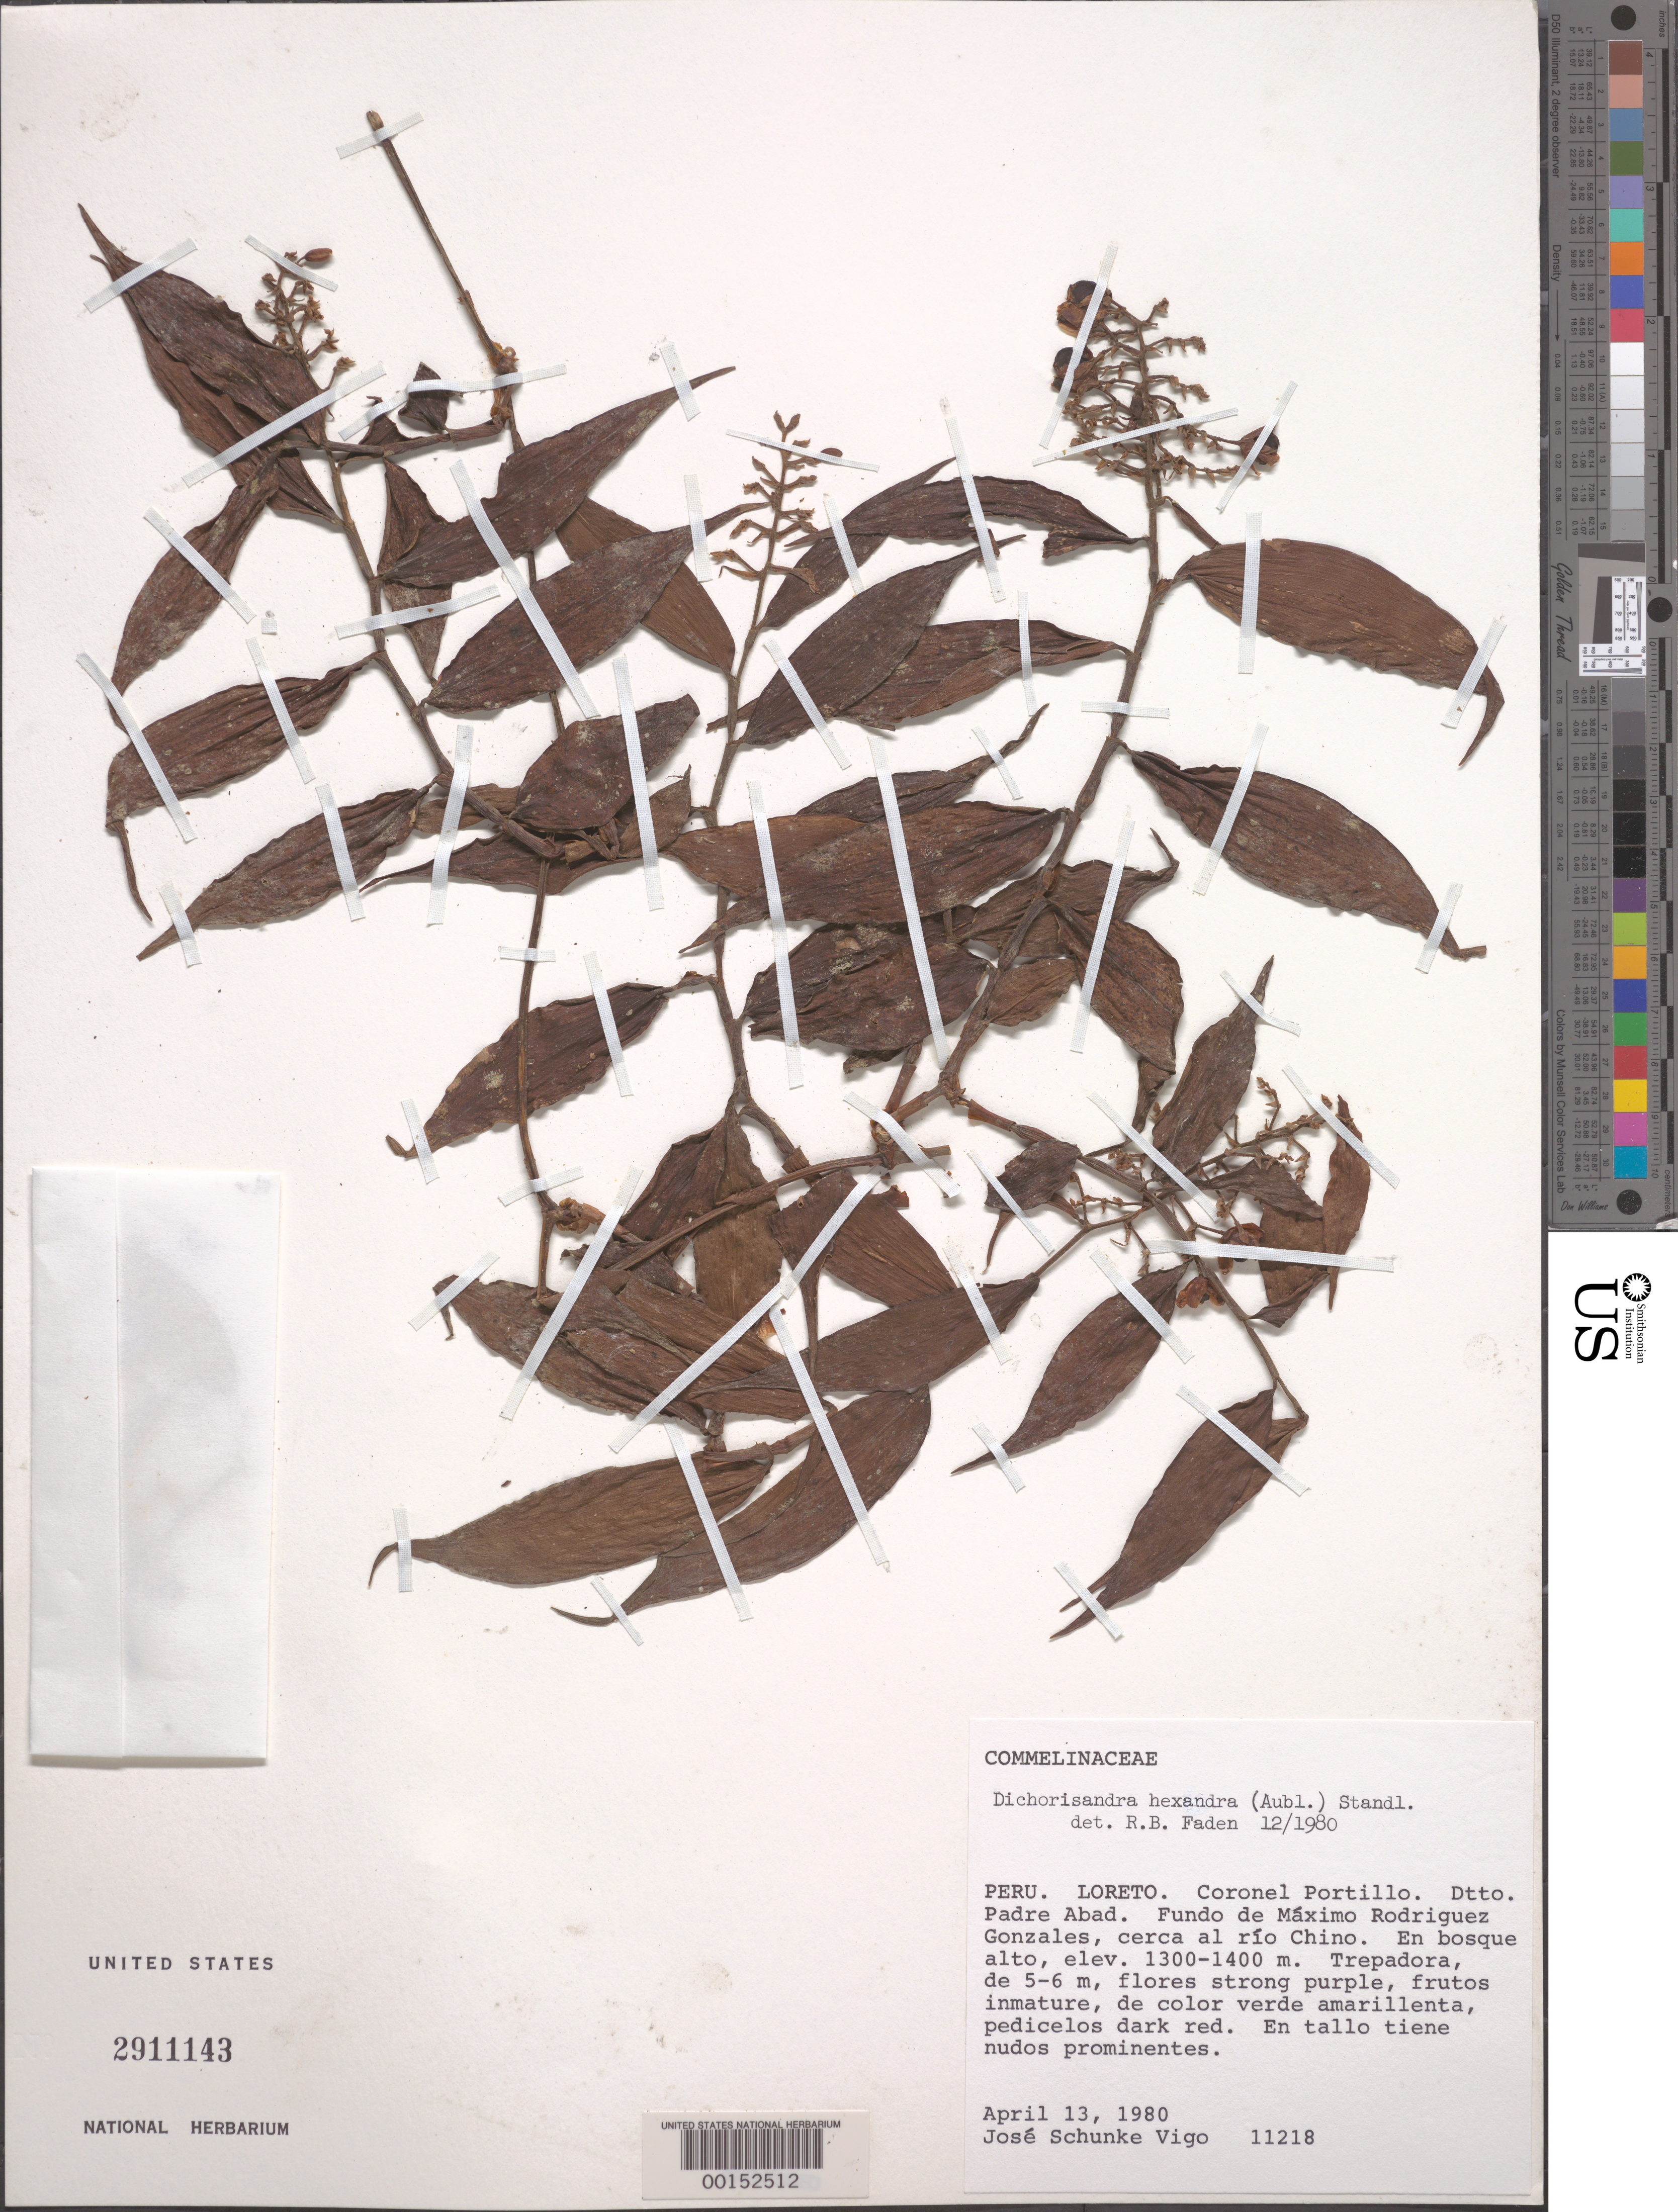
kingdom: Plantae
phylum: Tracheophyta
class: Liliopsida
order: Commelinales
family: Commelinaceae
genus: Dichorisandra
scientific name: Dichorisandra hexandra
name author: (Aubl.) Standl.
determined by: Faden, Robert B., (US), Smithsonian Institution - National Museum of Natural History (UNITED STATES)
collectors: J. Schunke Vigo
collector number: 11218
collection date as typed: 13 Apr 1980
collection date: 1980-04-13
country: Peru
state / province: Loreto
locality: Coronel Portillo, Padre Abad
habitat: Tall grass, low forest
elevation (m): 1300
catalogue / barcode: US 2911143